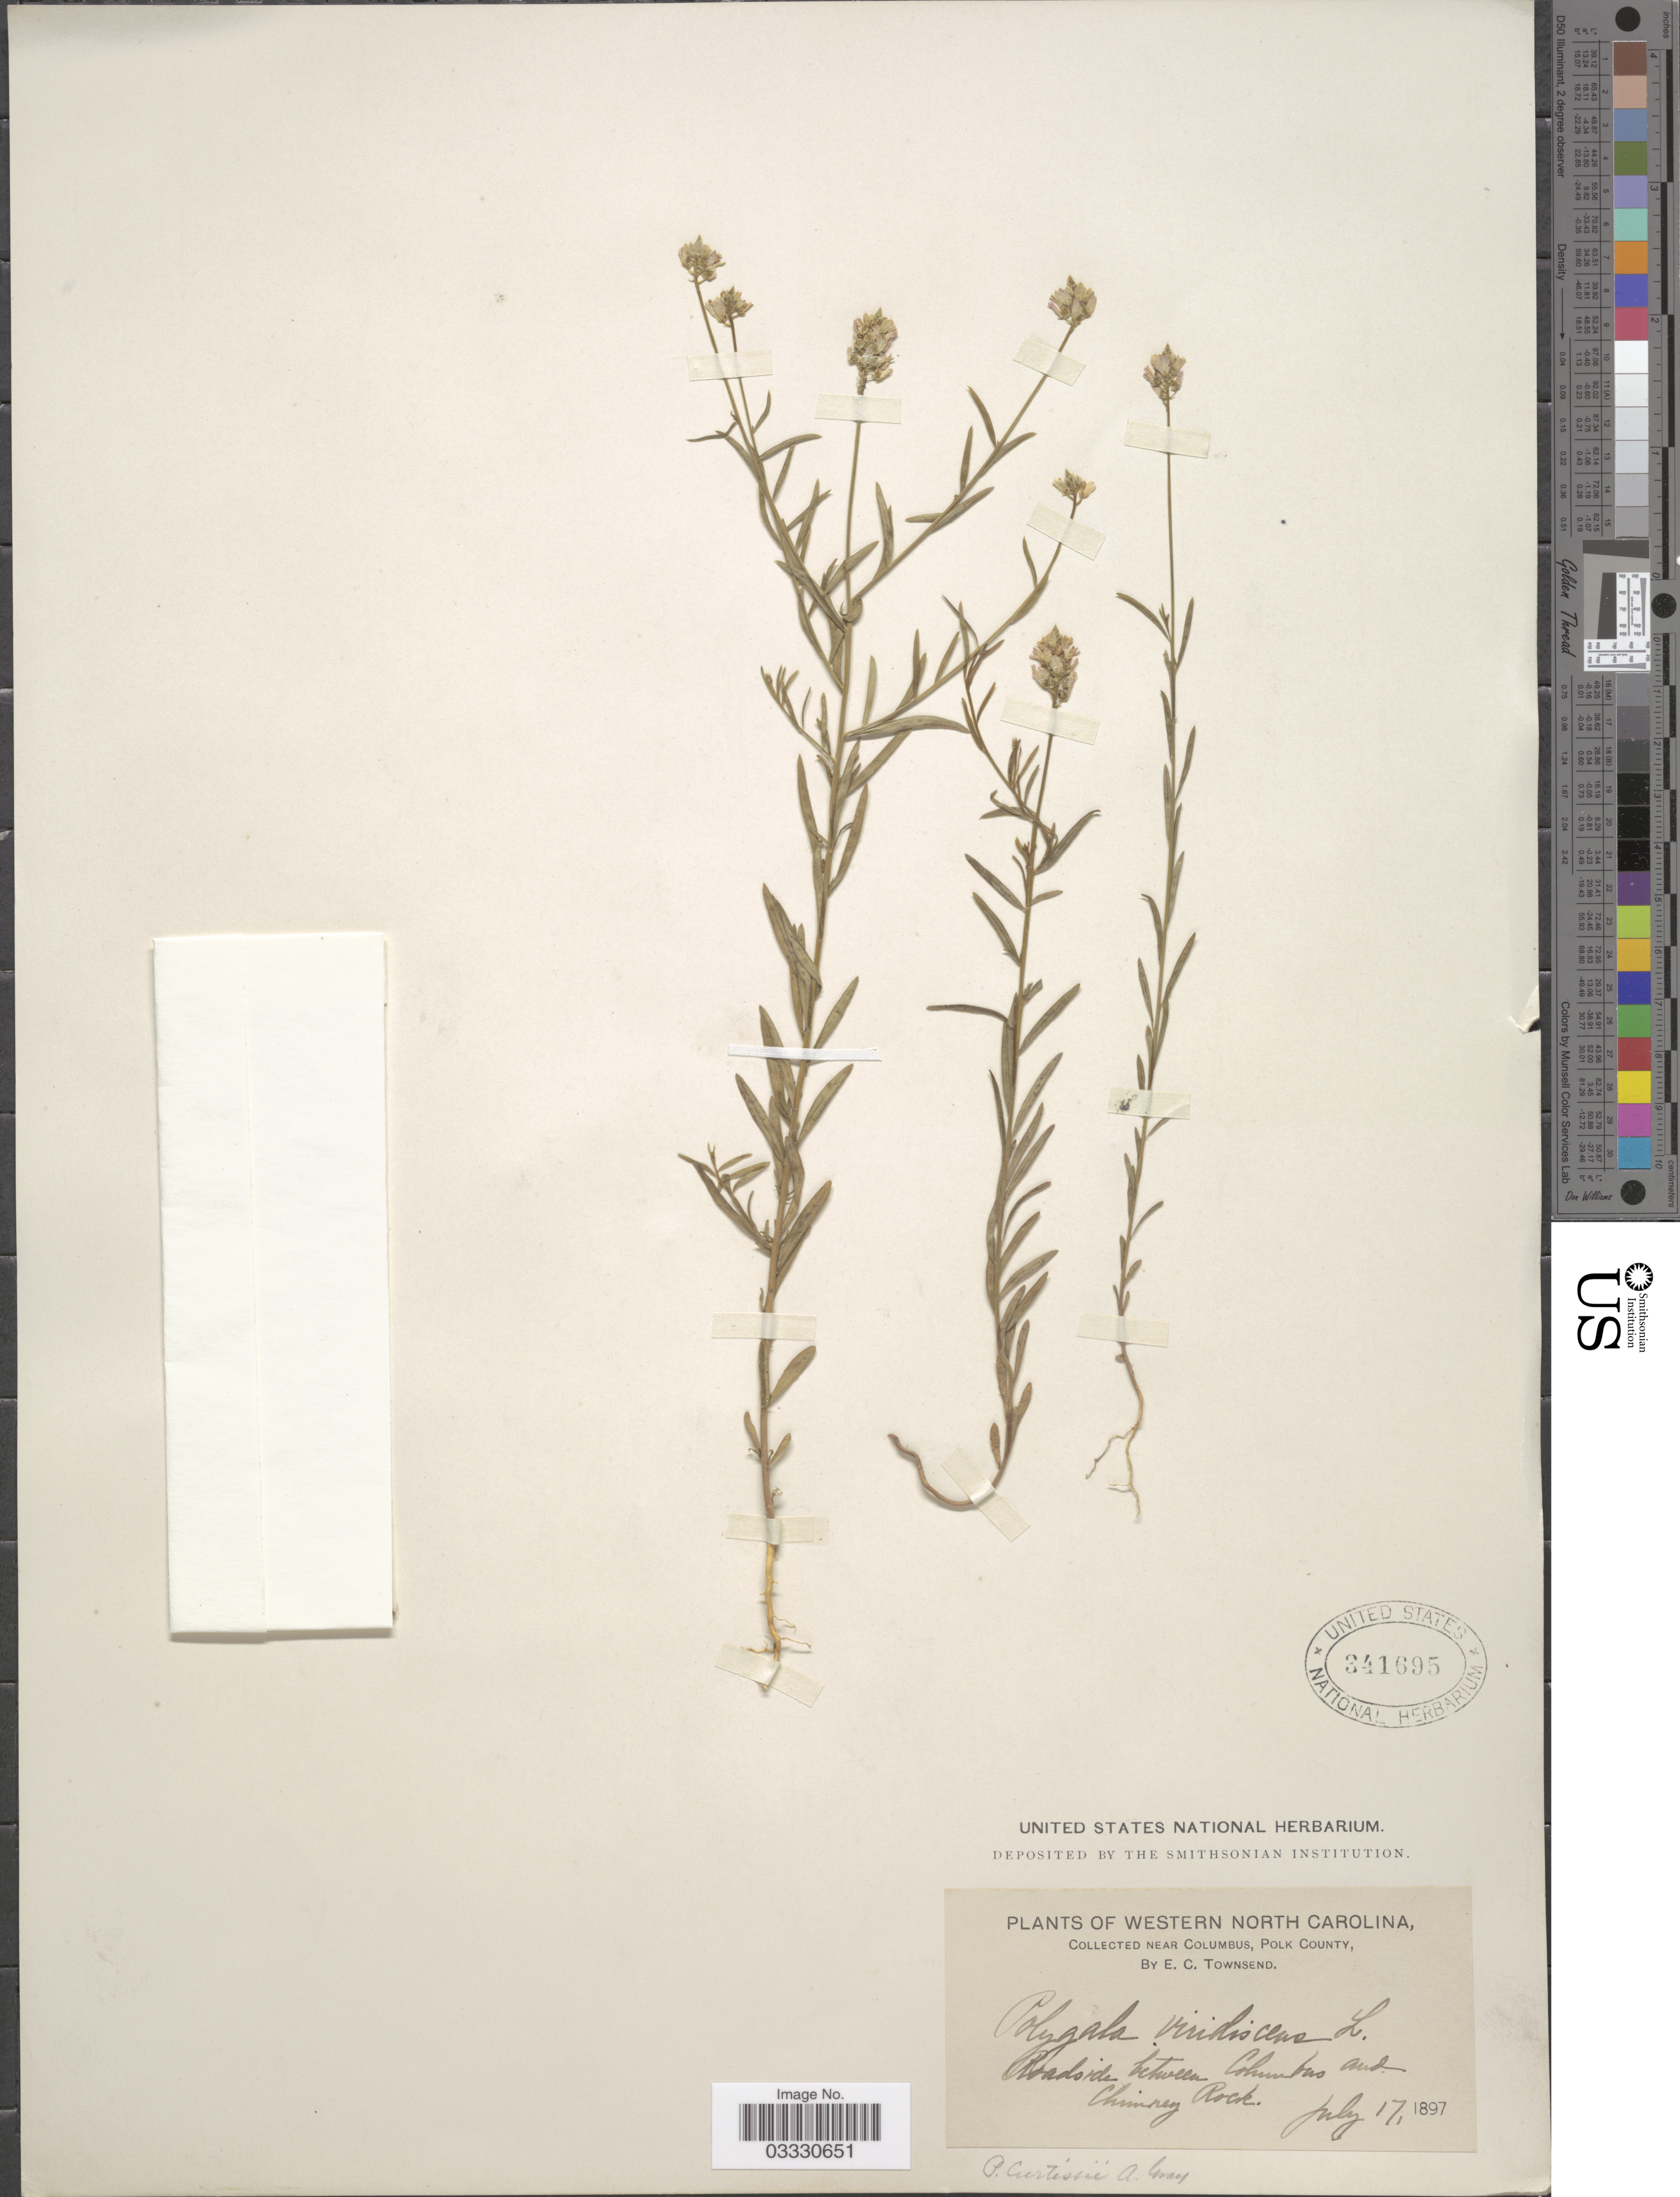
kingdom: Plantae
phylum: Tracheophyta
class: Magnoliopsida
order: Fabales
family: Polygalaceae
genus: Polygala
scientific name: Polygala curtissii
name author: A. Gray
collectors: E. C. Townsend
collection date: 1897-07-17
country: United States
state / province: North Carolina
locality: Western North Carolina, Near Columbus, Polk County. Roadside between Columbus and Chimney Rock.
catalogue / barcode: US 341695